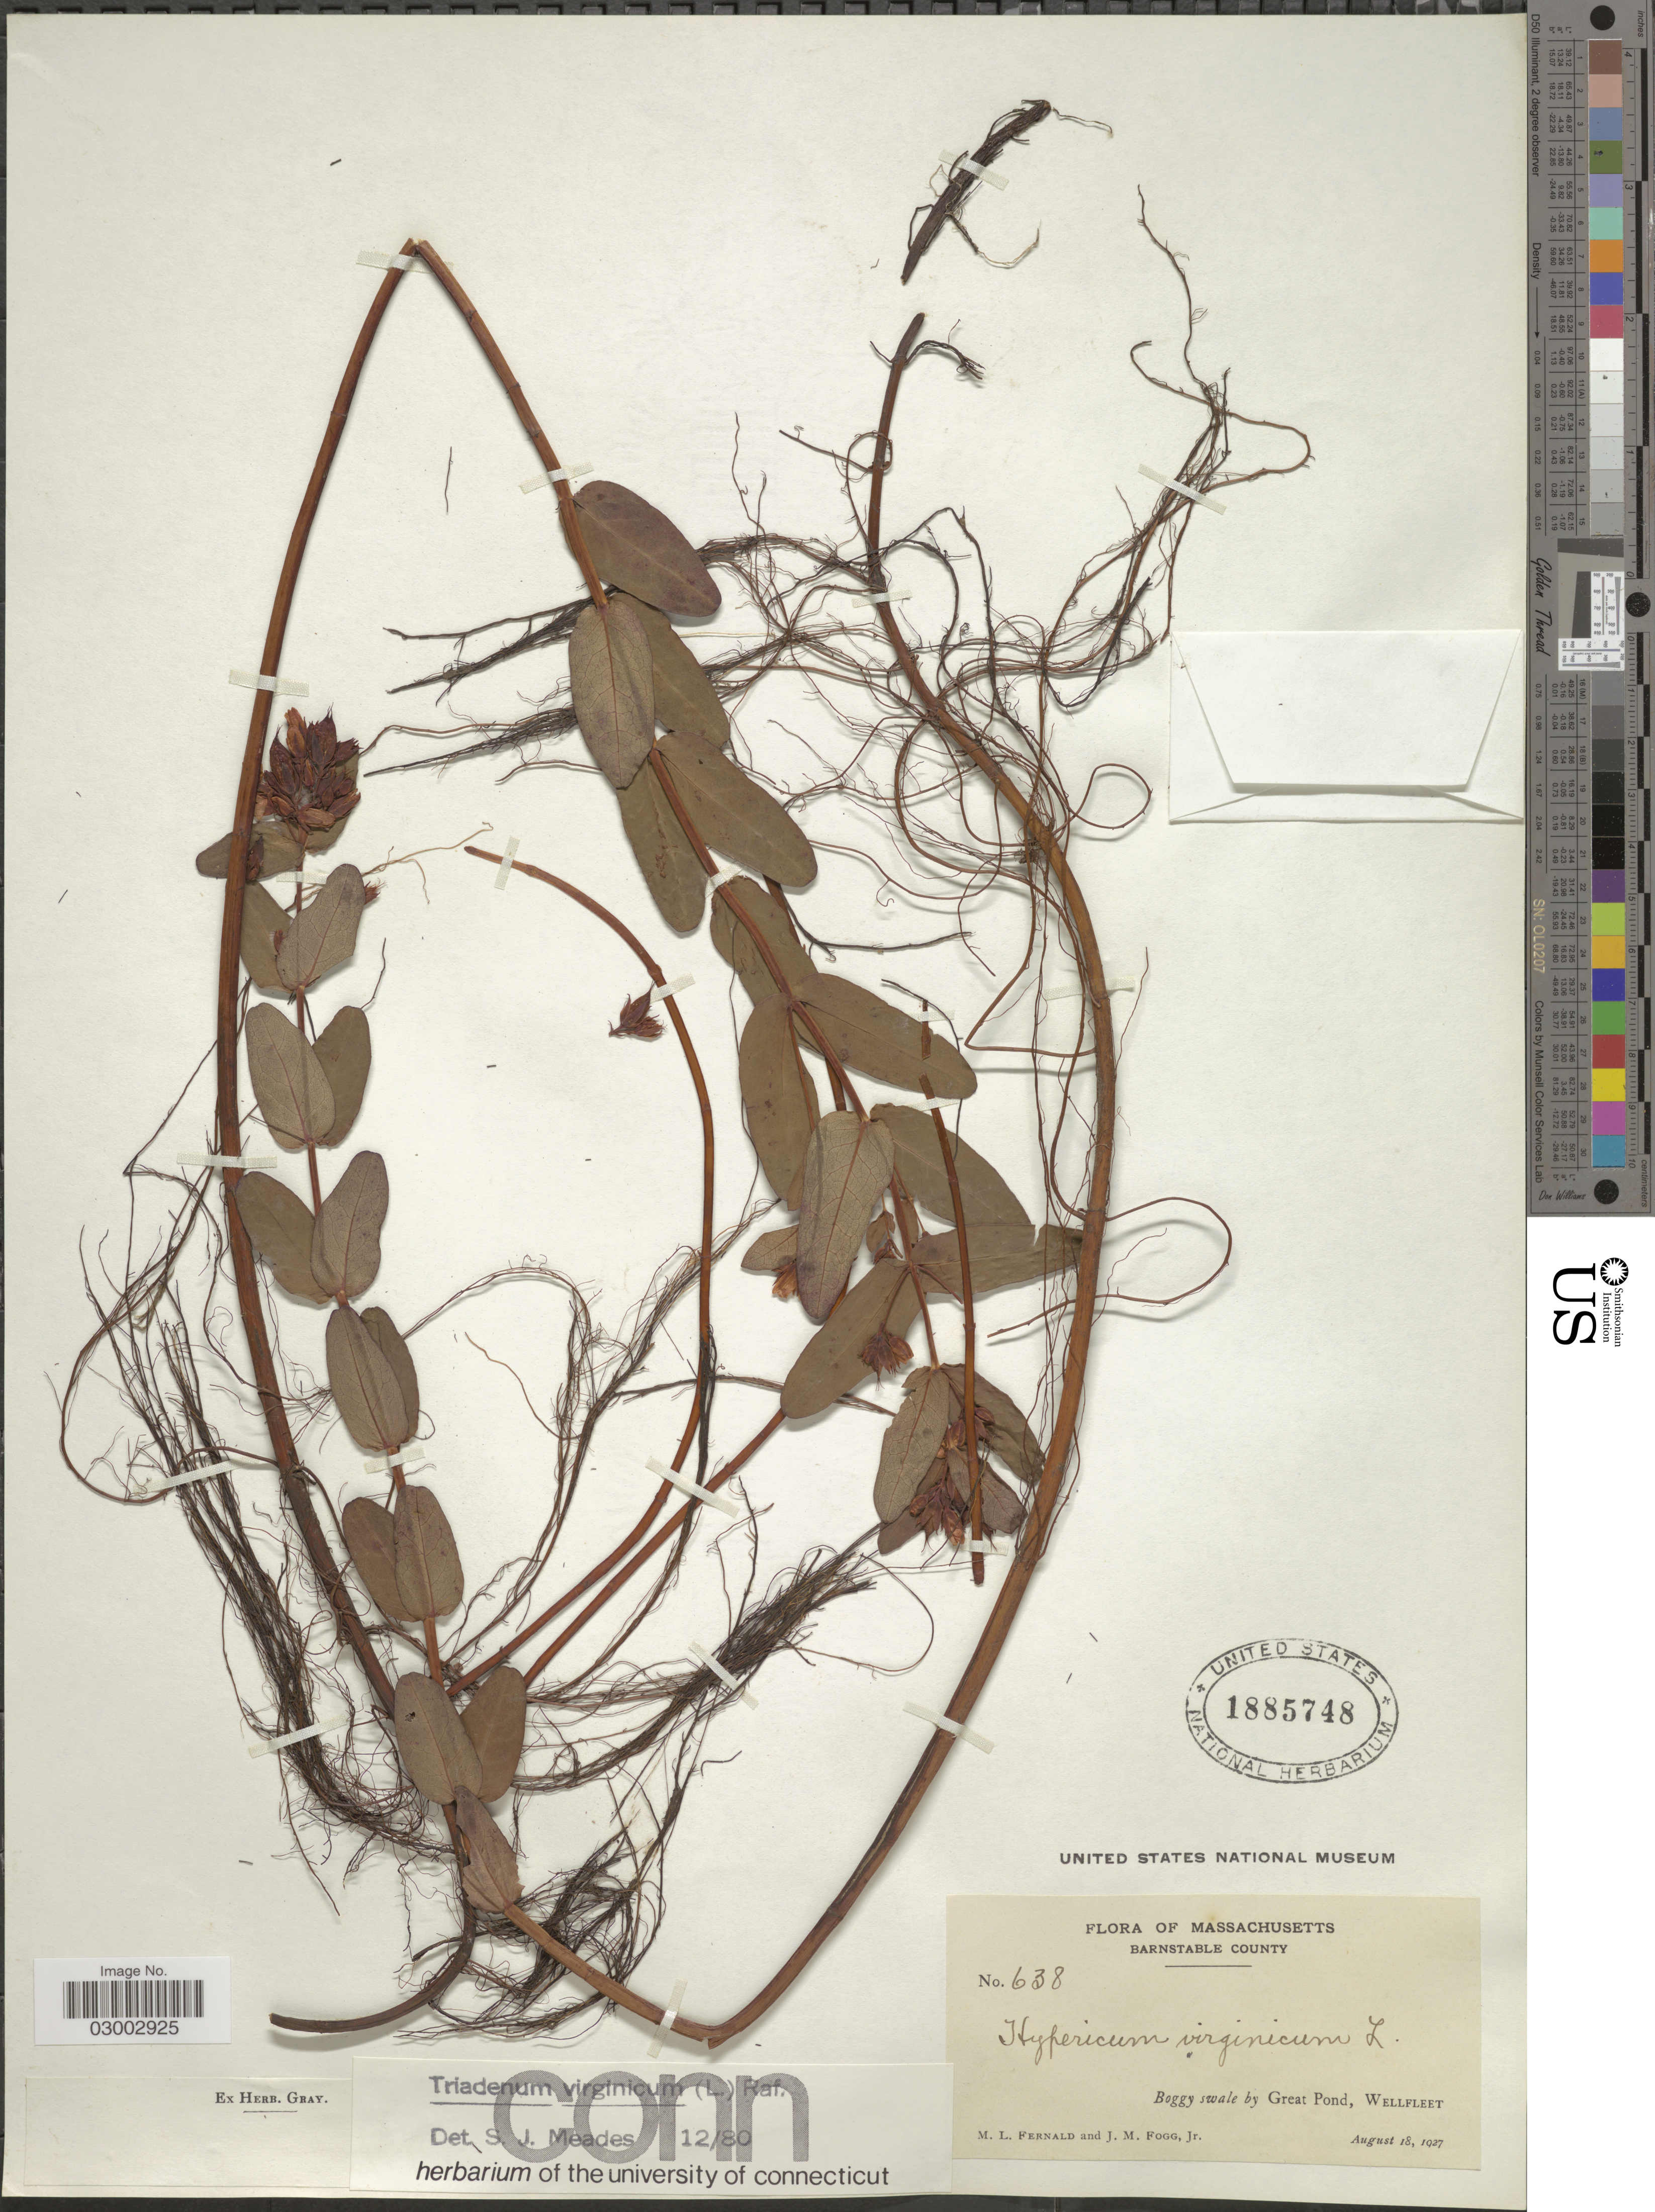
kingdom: Plantae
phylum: Tracheophyta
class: Magnoliopsida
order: Malpighiales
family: Hypericaceae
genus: Hypericum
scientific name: Hypericum virginicum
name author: L.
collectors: M. L. Fernald & J. Fogg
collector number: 638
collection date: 1927-08-18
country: United States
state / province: Massachusetts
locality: Barnstable County. Boggy swale by Great Pond, Wellfleet.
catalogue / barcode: US 1885748